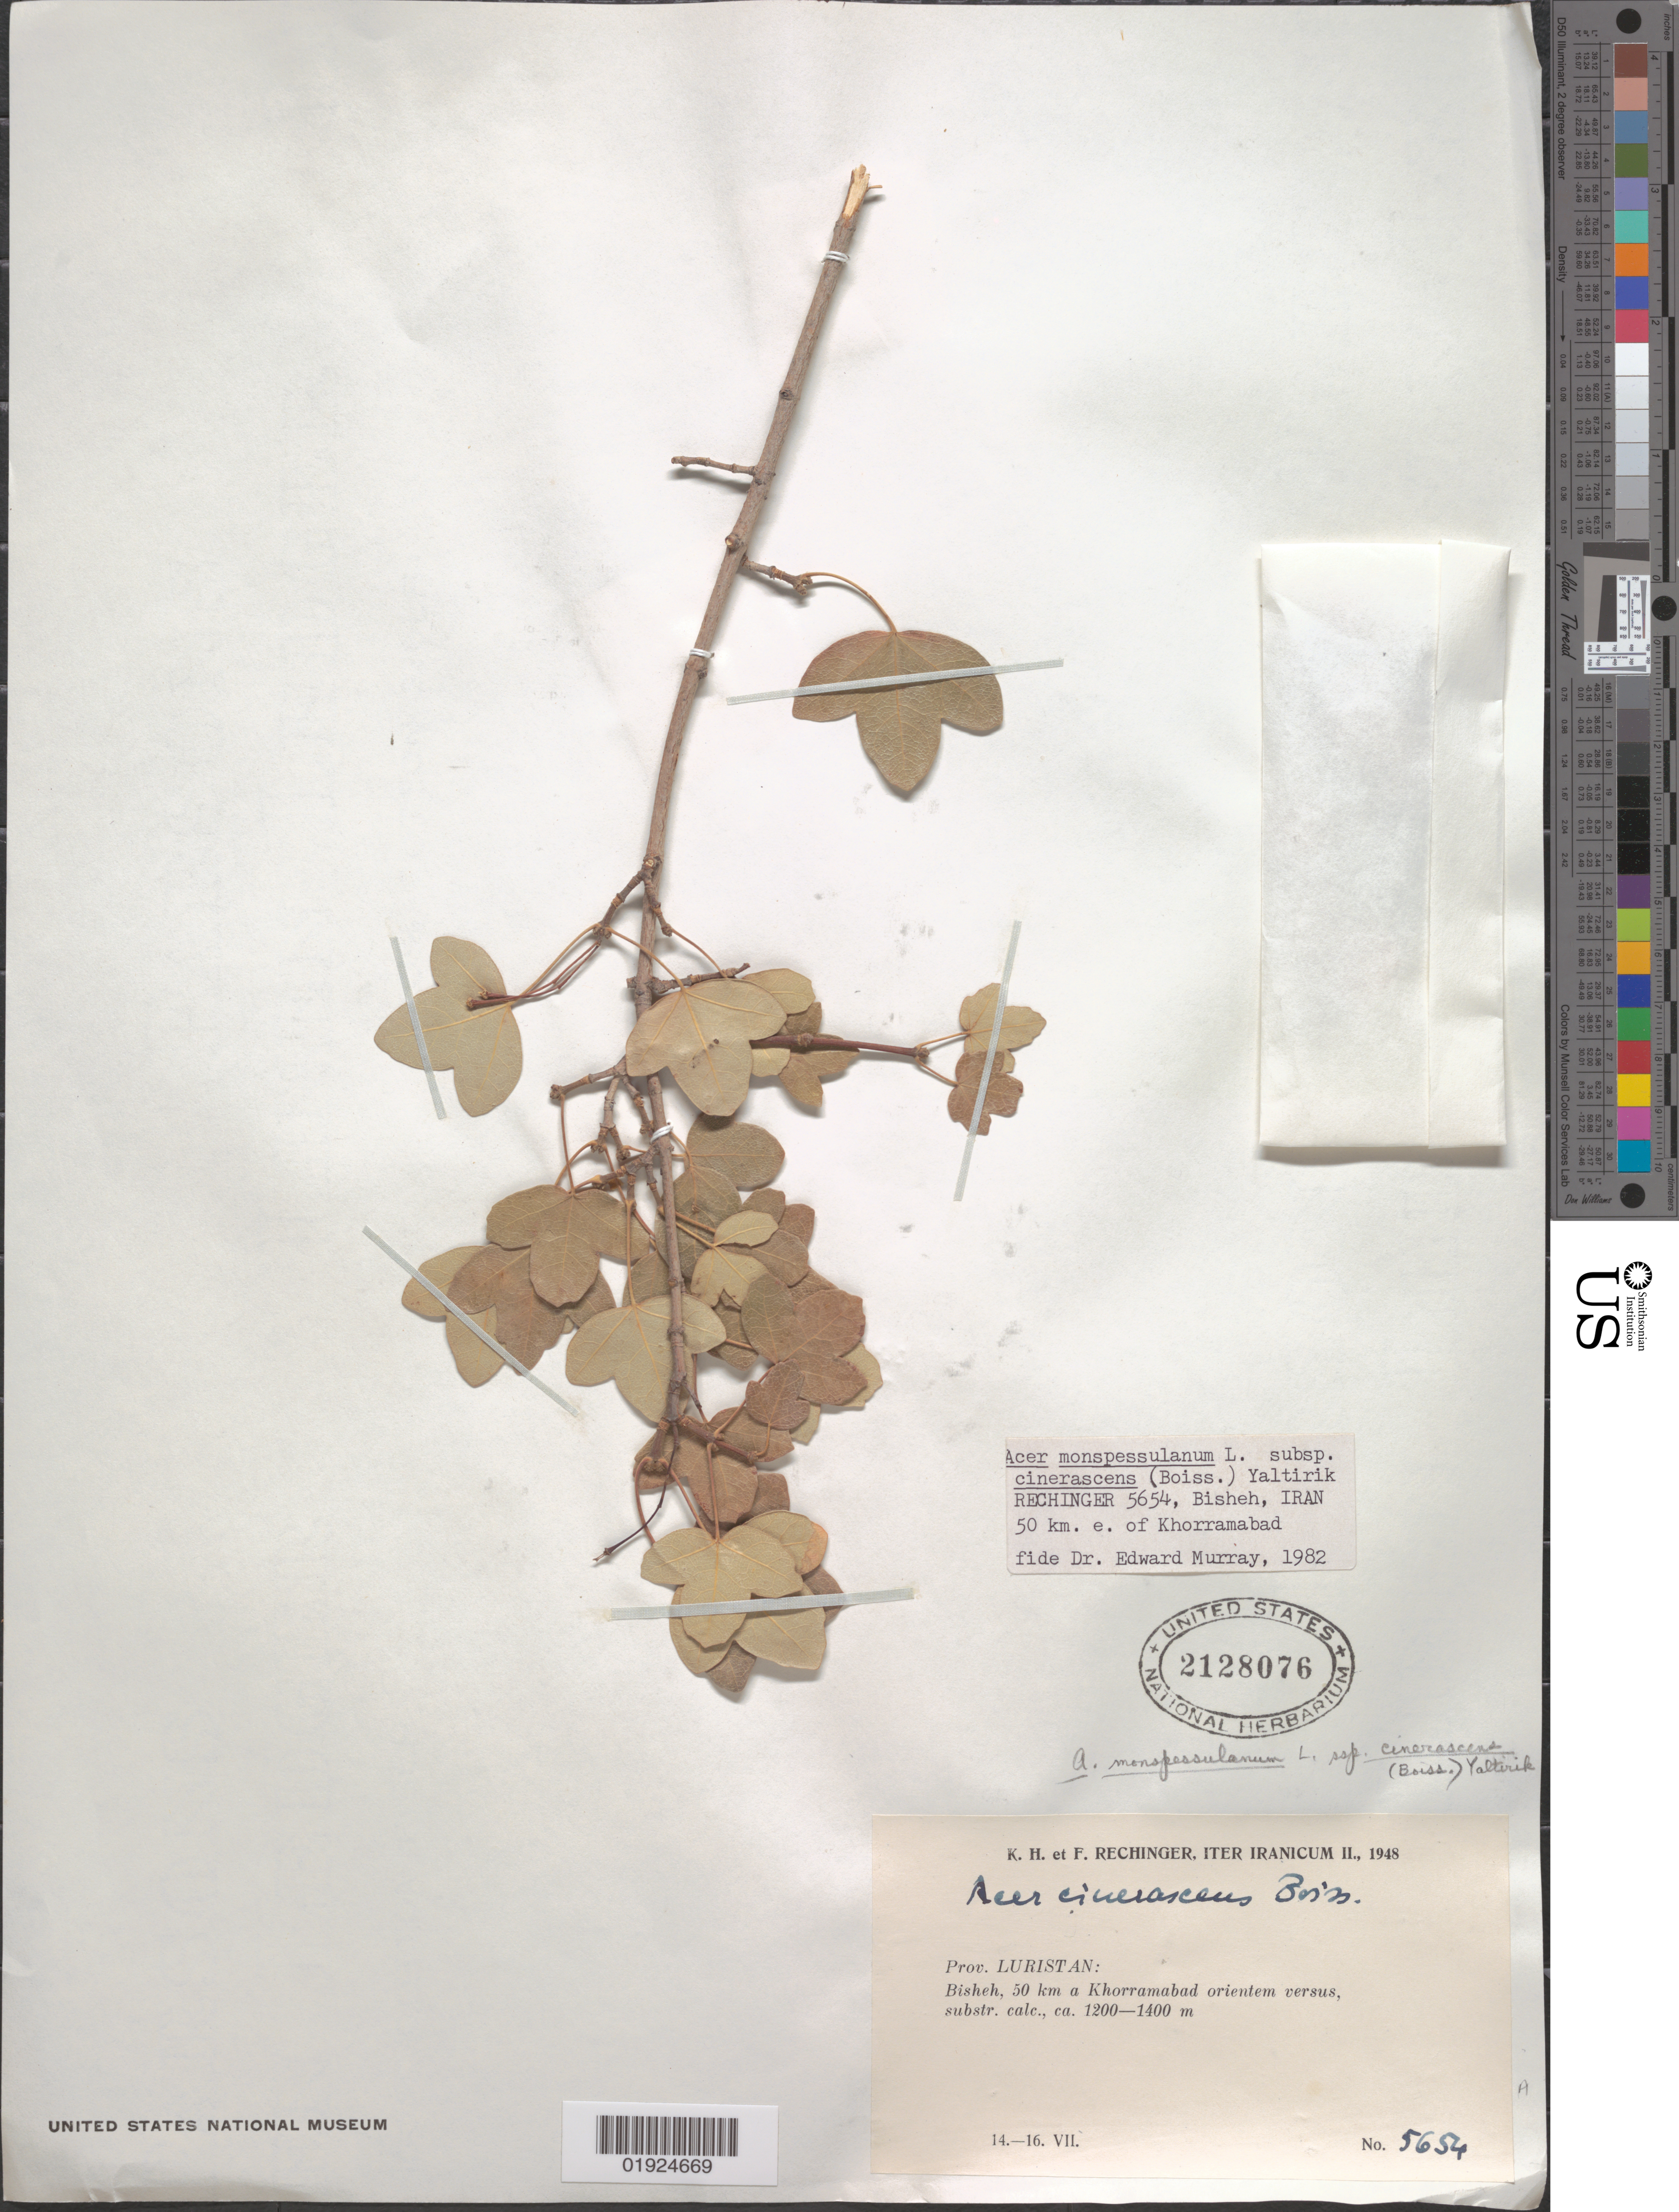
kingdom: Plantae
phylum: Tracheophyta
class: Magnoliopsida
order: Sapindales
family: Sapindaceae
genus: Acer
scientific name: Acer monspessulanum subsp. cinerascens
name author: (Boiss.) Yaltirik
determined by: Murray, Edward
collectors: K. H. Rechinger & F. Rechinger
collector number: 5654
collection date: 1948-07-14/1948-07-16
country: Iran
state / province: Lorestan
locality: Prov. Luristan [Lorestan], Bisheh, 50 km a Khorramabad orientem versus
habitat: Substr. calc.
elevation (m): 1200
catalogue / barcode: US 2128076